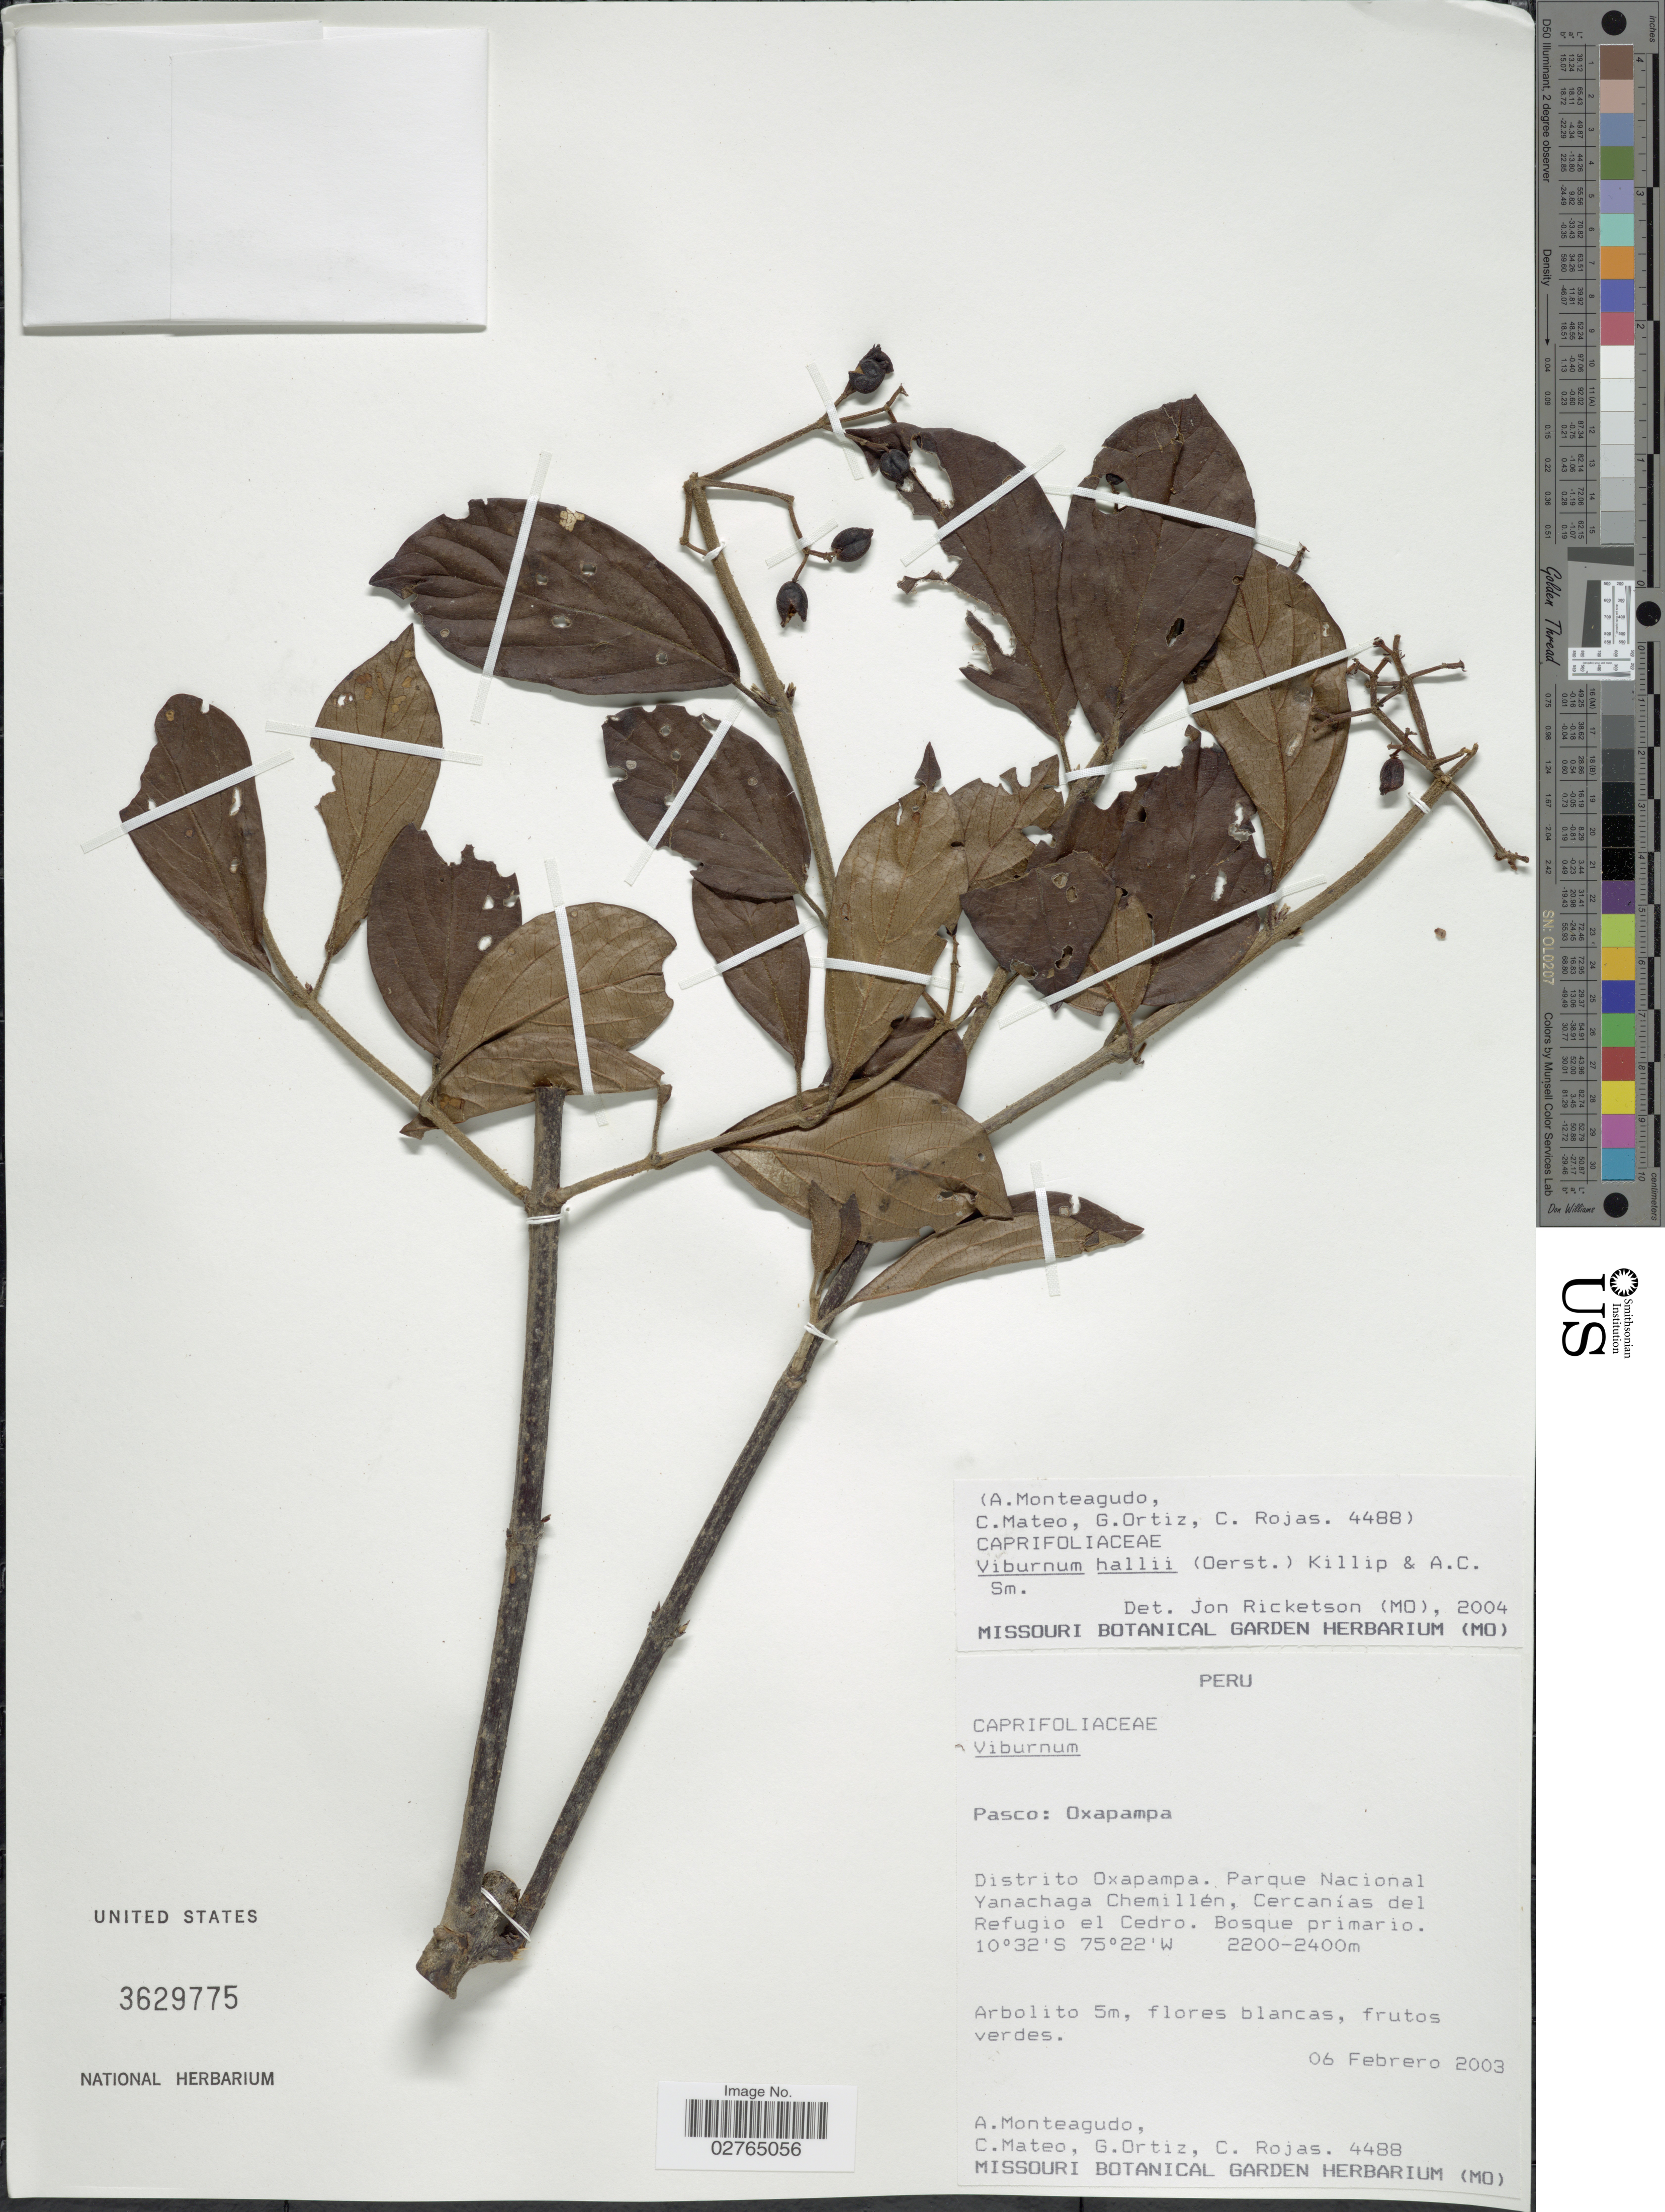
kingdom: Plantae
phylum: Tracheophyta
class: Magnoliopsida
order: Dipsacales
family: Viburnaceae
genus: Viburnum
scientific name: Viburnum hallii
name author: (Oerst.) Killip & A.C. Sm.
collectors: A. Monteagudo, C. Mateo, G. Ortiz & C. Rojas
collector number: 4488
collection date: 2003-02-06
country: Peru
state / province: Pasco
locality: Oxapampa. Distrito Oxapampa. Parque Nacional Yanachaga Chemillén, Cercanias des Refugio el Cedro.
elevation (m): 2200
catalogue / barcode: US 3629775